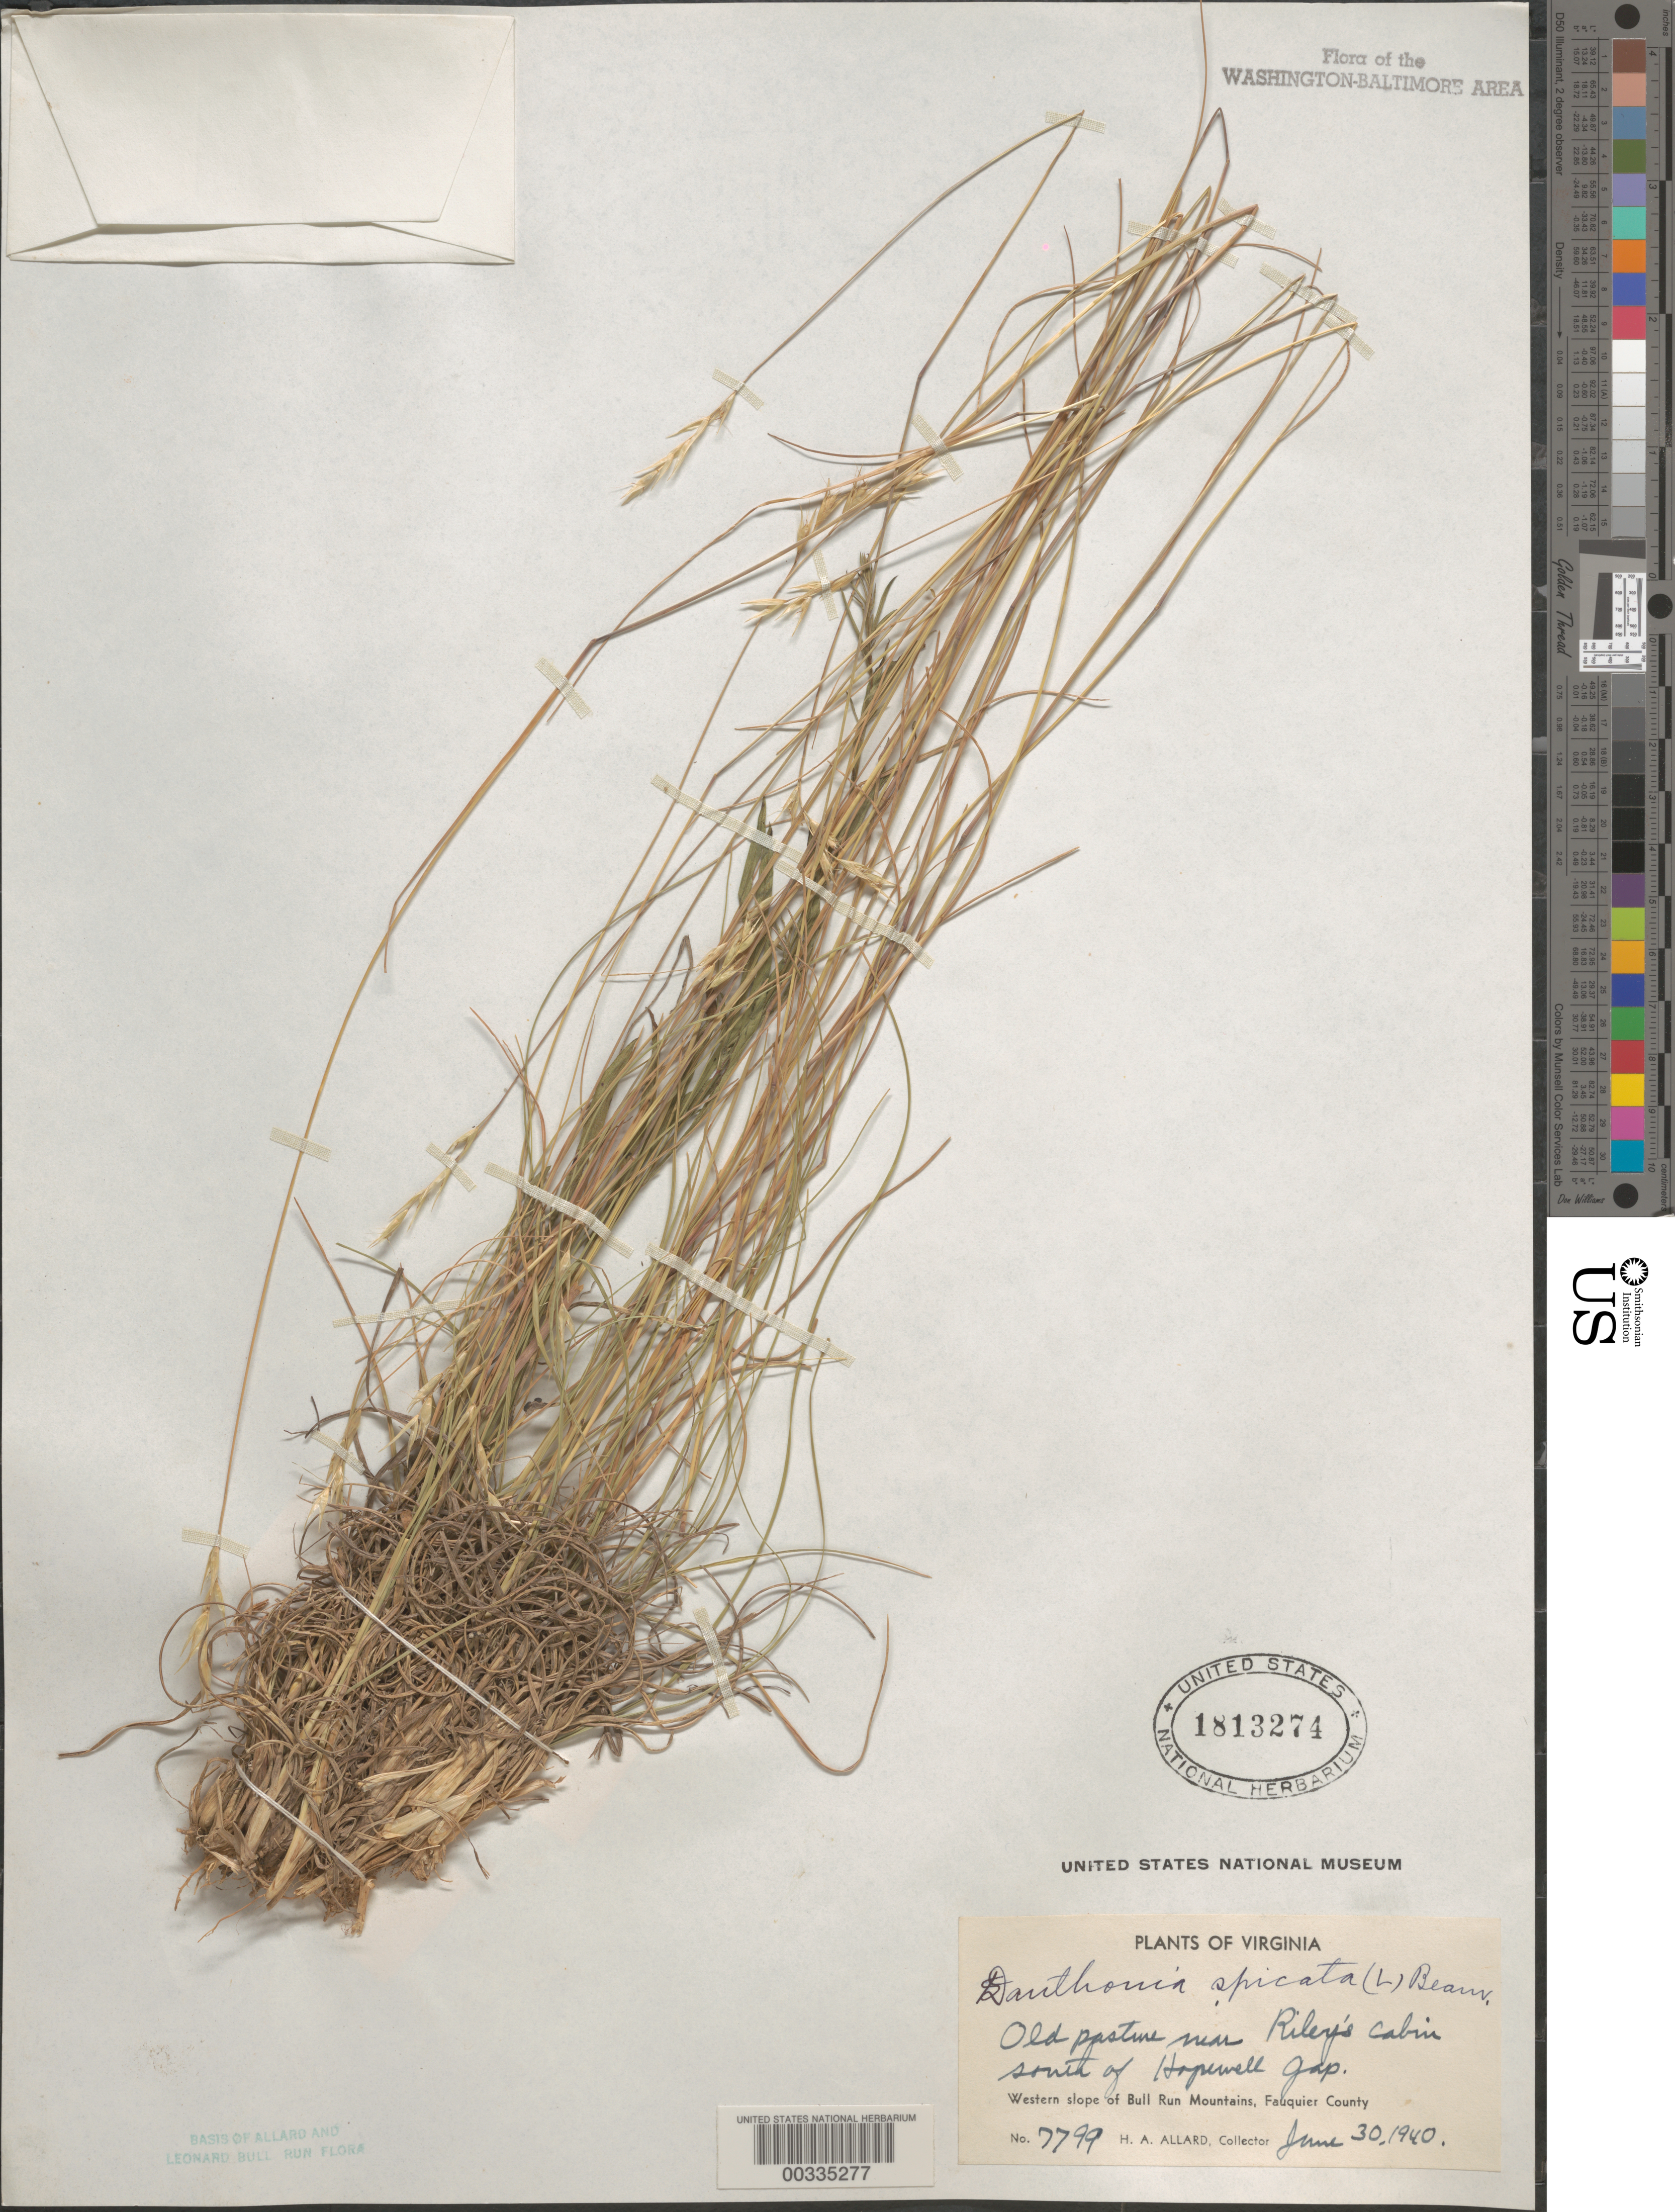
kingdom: Plantae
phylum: Tracheophyta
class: Liliopsida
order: Poales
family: Poaceae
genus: Danthonia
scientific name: Danthonia spicata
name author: (L.) P. Beauv. ex Roem. & Schult.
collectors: H. A. Allard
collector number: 7799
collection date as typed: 30 Jun 1940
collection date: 1940-06-30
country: United States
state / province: Virginia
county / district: Fauquier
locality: South of Hopewell Gap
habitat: Old pasture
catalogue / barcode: US 1813274